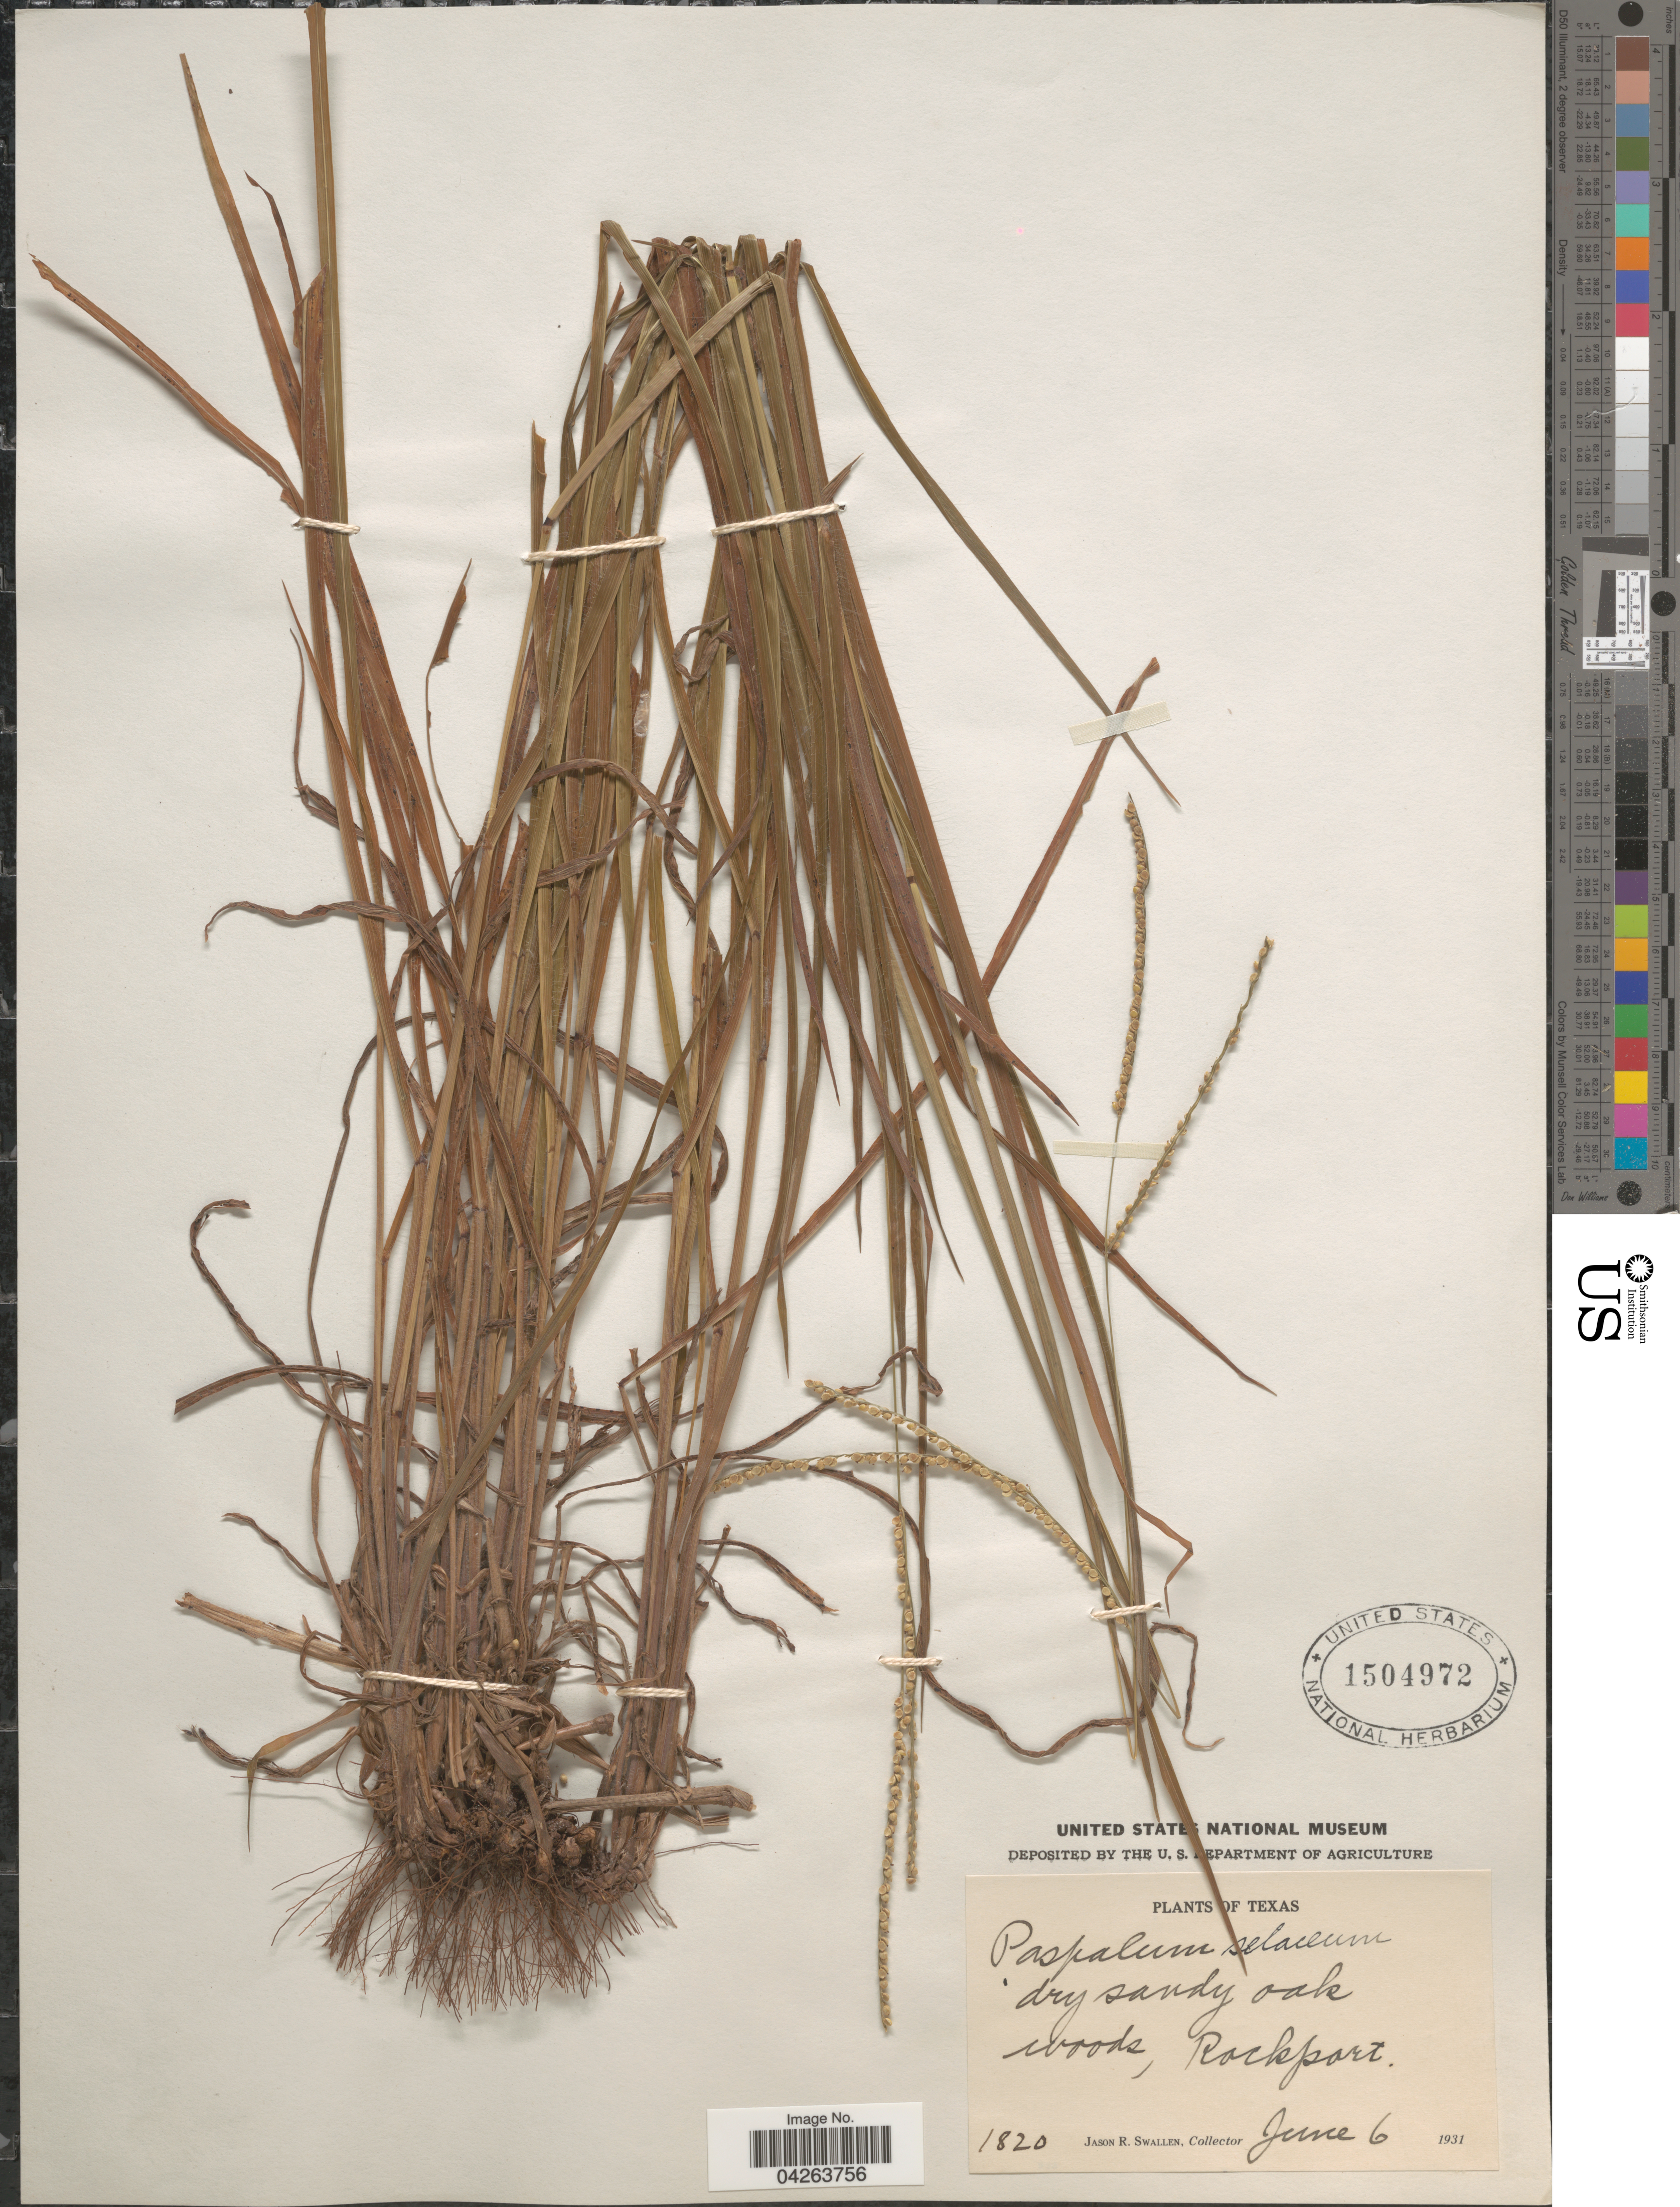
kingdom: Plantae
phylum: Tracheophyta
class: Liliopsida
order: Poales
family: Poaceae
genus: Paspalum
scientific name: Paspalum setaceum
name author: Michx.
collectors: J. R. Swallen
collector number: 1820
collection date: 1931-06-06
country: United States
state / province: Texas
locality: Dry sandy oak woods, Rockport.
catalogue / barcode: US 1504972